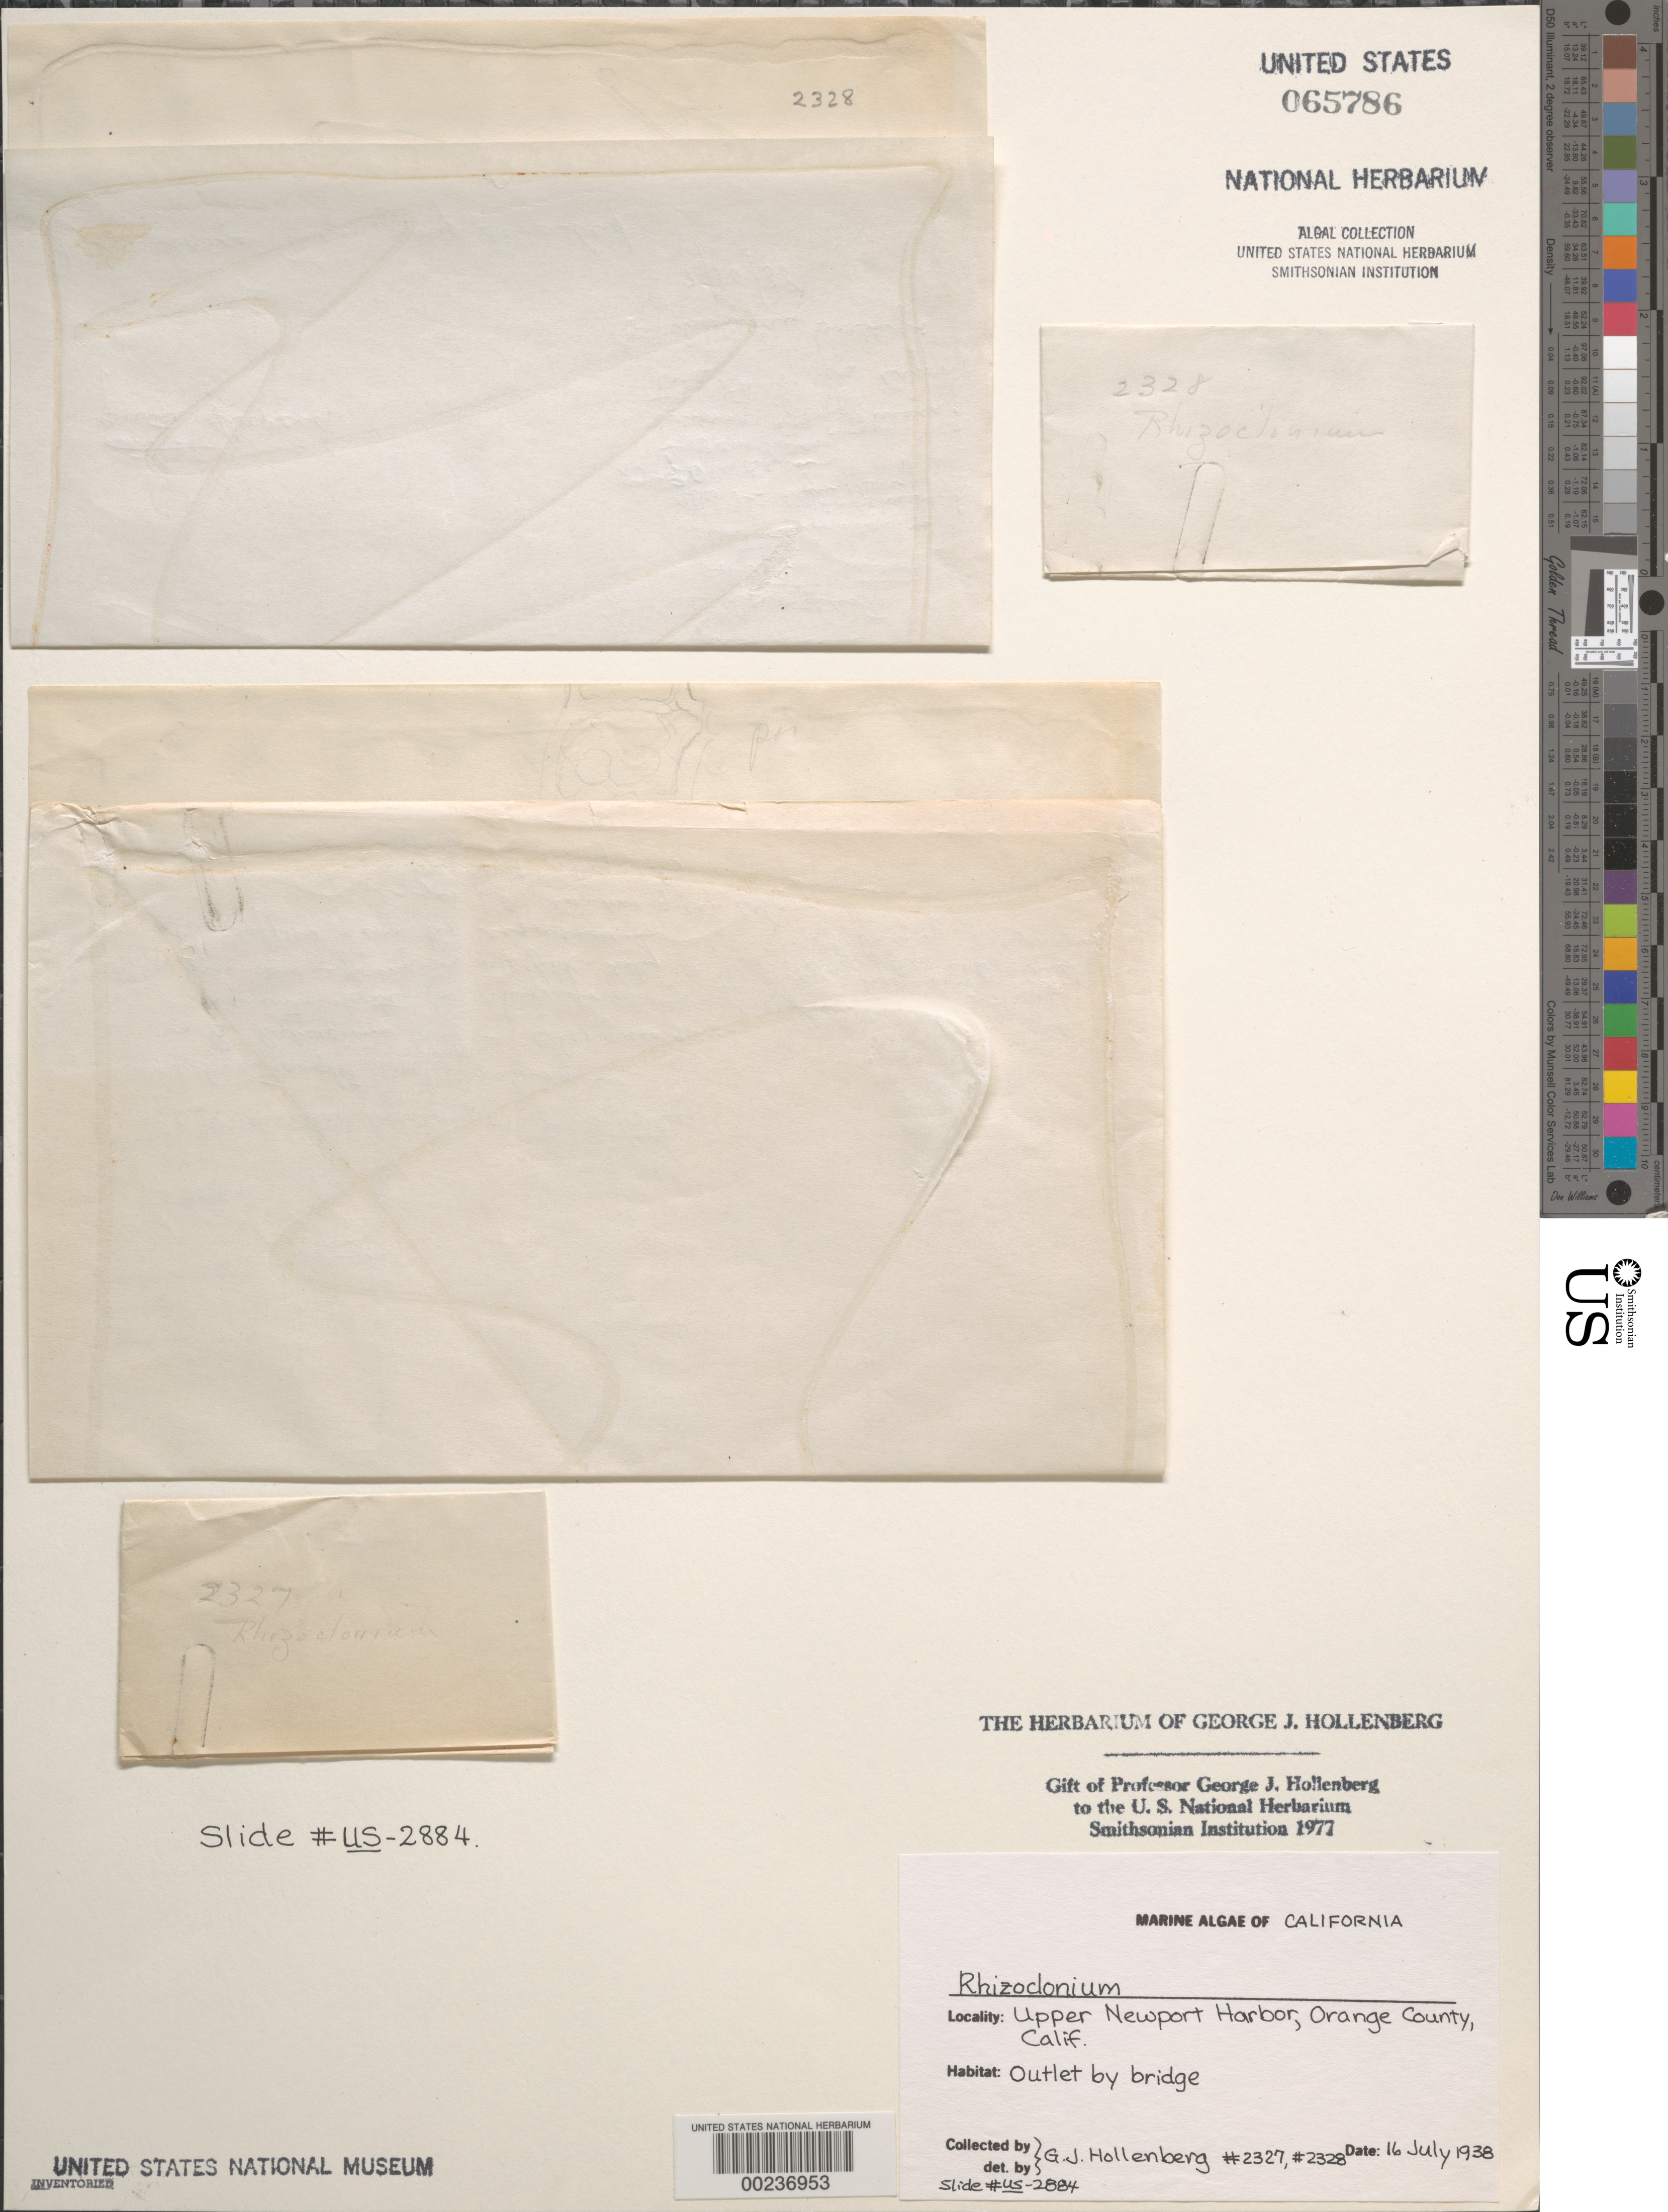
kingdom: Plantae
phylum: Chlorophyta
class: Ulvophyceae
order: Cladophorales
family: Cladophoraceae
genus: Rhizoclonium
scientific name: Rhizoclonium sp.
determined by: Hollenberg, George J.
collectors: G. Hollenberg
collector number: GJH 2327 & GJH 2328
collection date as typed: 16 Jul 1938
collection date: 1938-07-16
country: United States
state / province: California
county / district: Orange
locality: Upper Newport Harbor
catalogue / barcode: US 65786